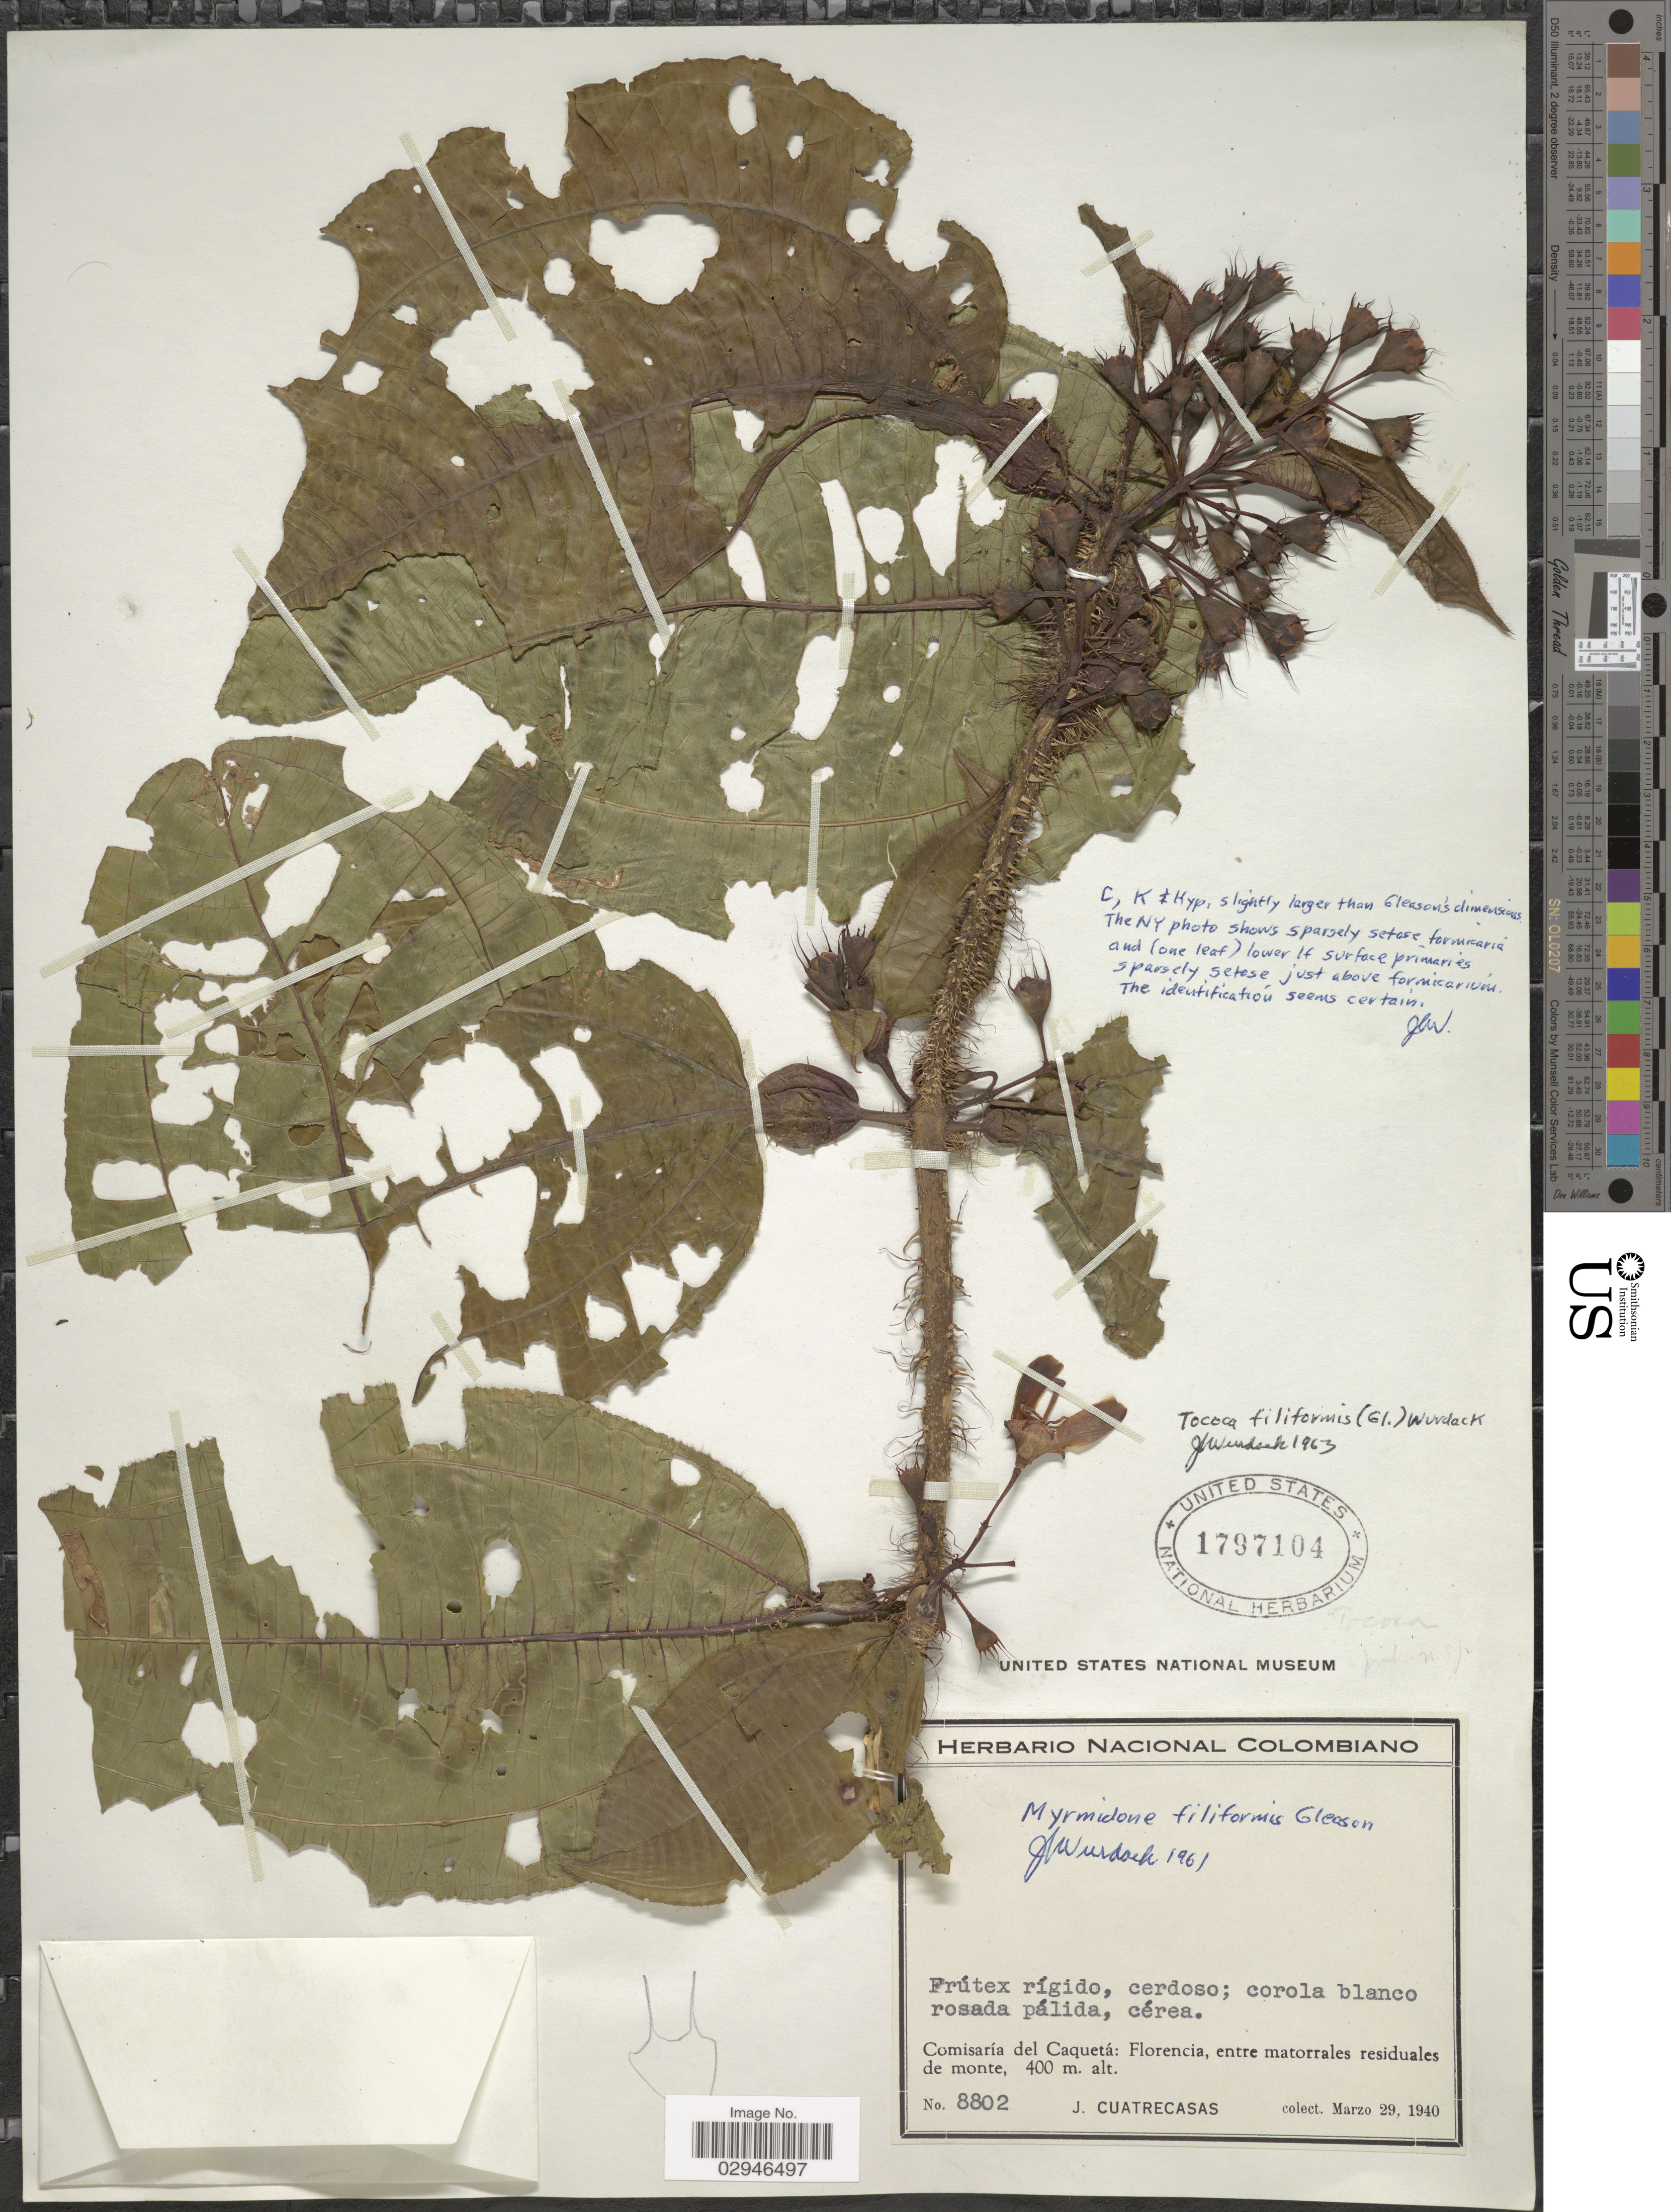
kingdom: Plantae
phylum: Tracheophyta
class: Magnoliopsida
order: Myrtales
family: Melastomataceae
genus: Tococa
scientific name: Tococa filiformis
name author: (Gleason) K. Wurdack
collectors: J. Cuatrecasas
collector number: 8802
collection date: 1940-03-29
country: Colombia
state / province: Caquetá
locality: Comisaría del Caquetá, entre matorrales residuales de monte.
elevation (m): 400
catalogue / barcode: US 1797104